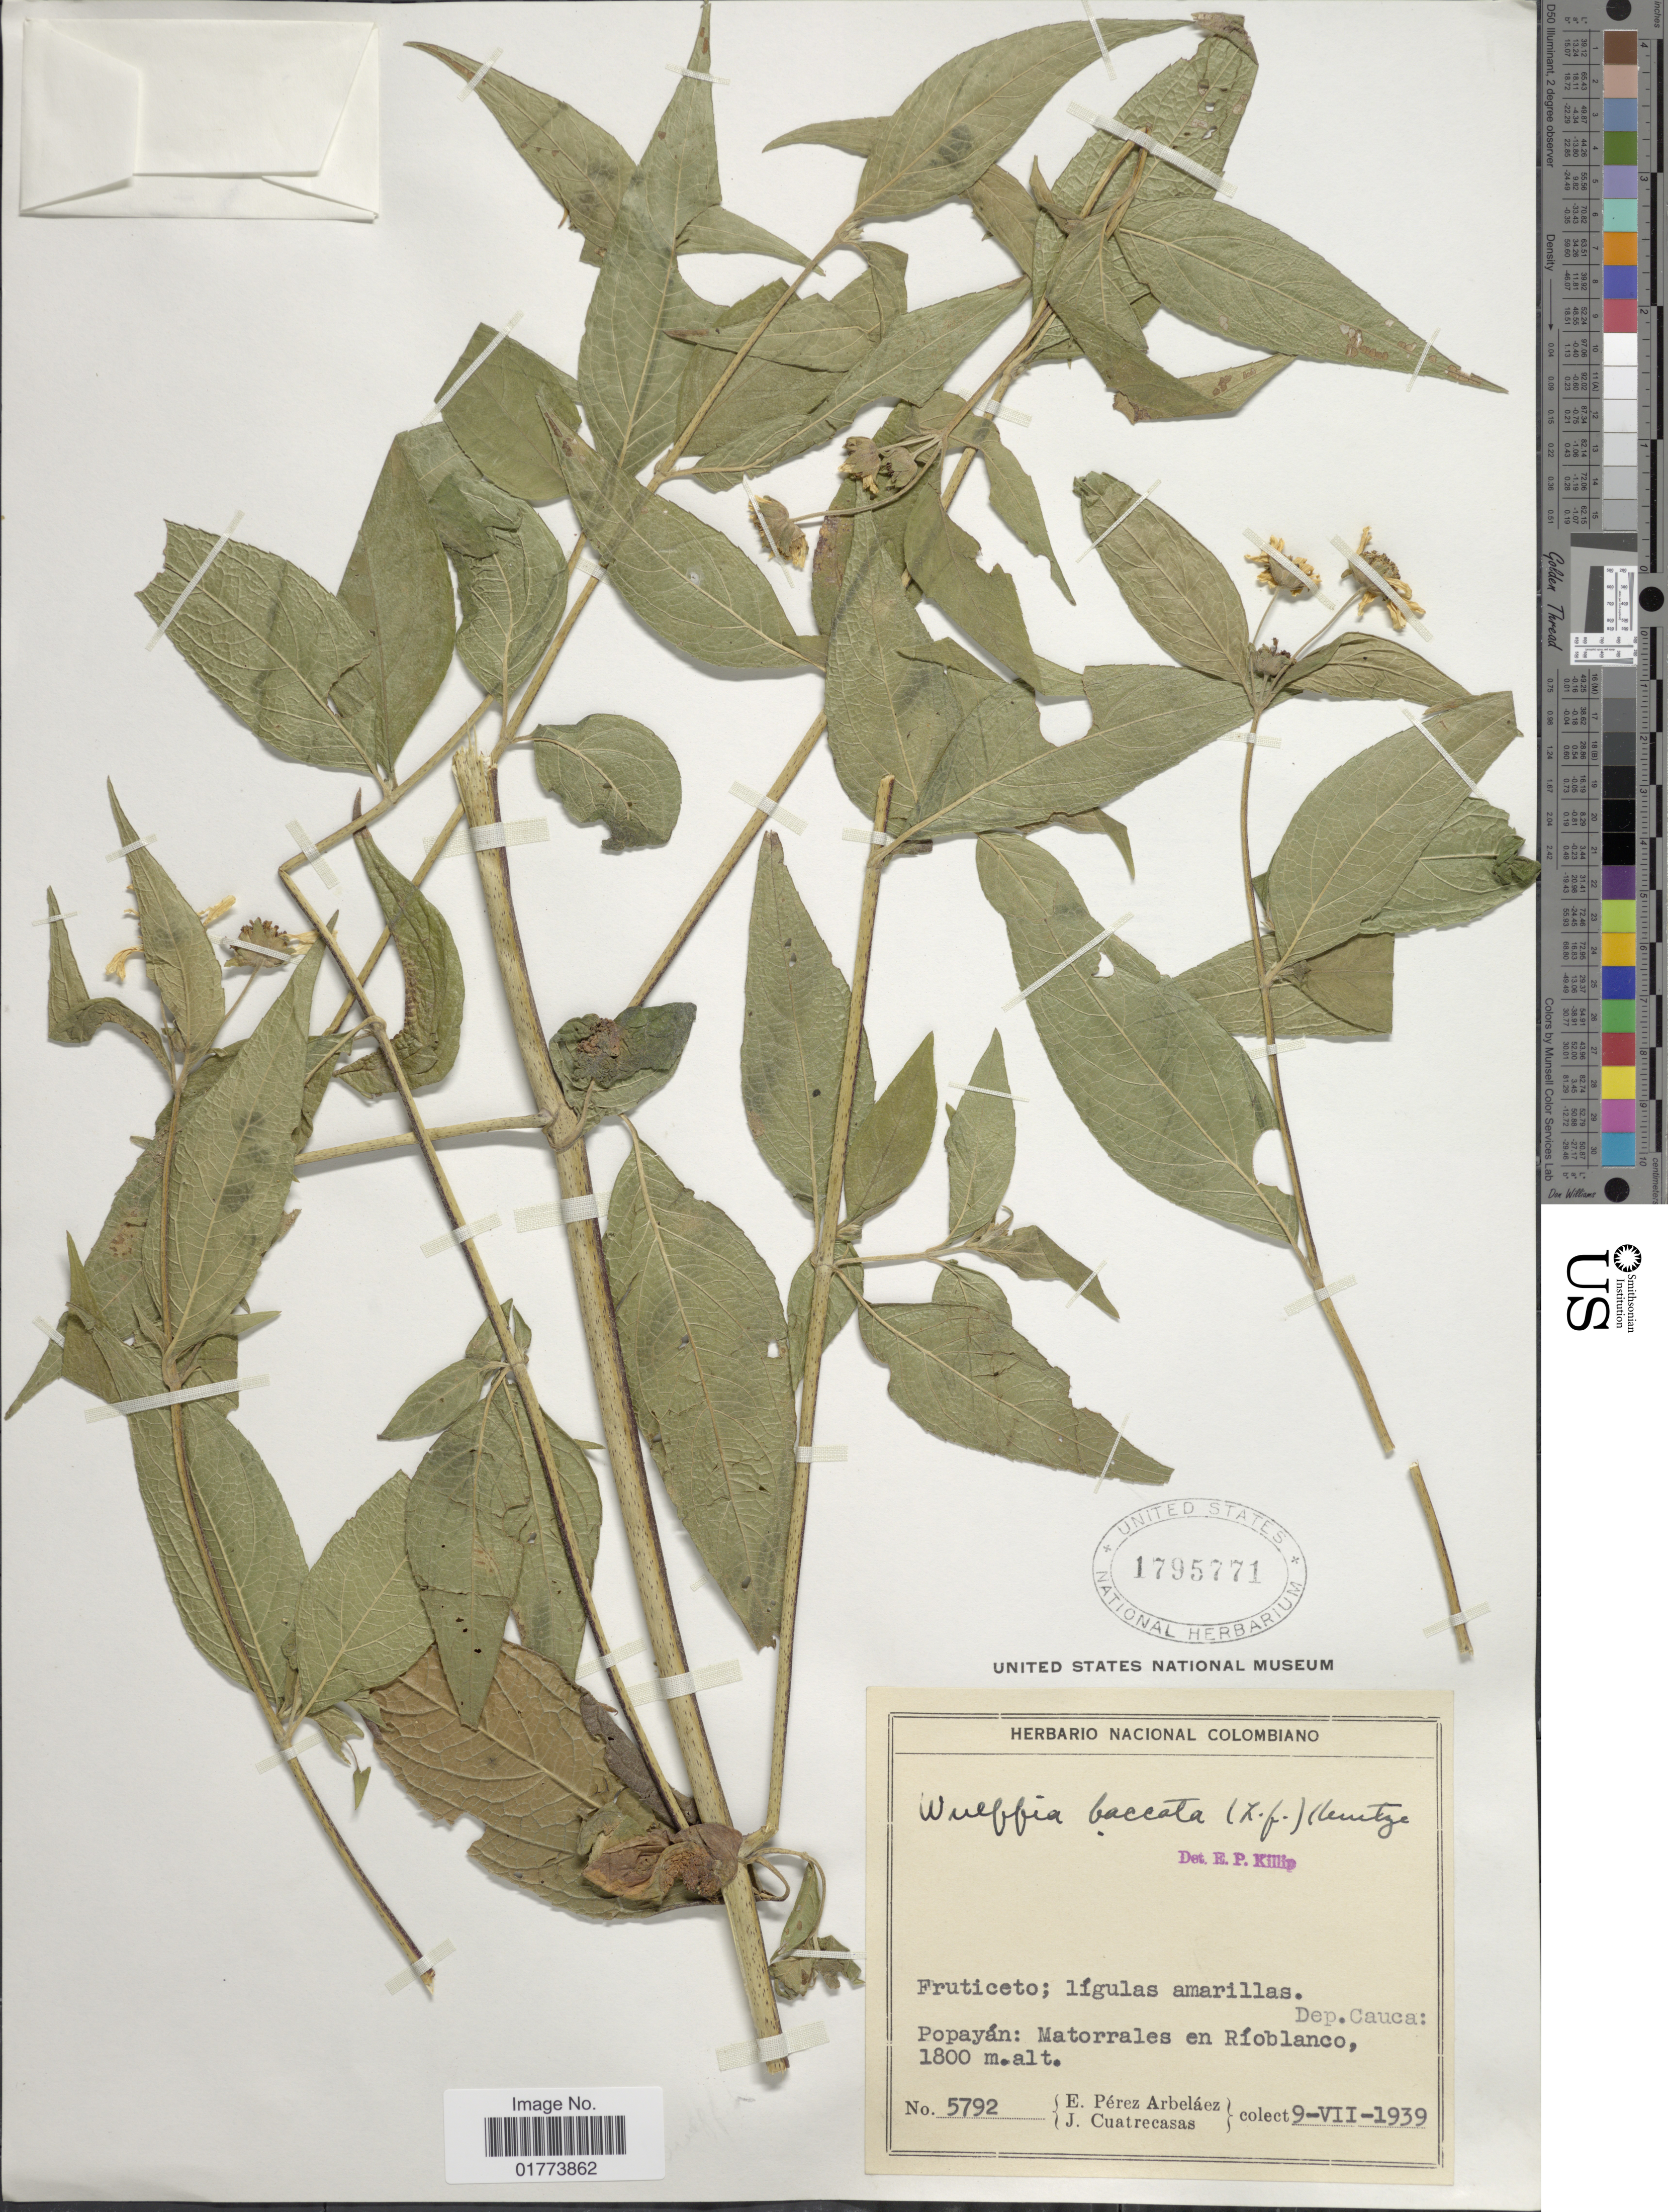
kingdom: Plantae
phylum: Tracheophyta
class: Magnoliopsida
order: Asterales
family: Asteraceae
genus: Wulffia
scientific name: Wulffia baccata var. baccata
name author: (L.) Kuntze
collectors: E. Pérez Arbeláez & J. Cuatrecasas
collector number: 5792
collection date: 1939-07-09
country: Colombia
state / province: Cauca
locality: Popayan: Matorrales en Rioblanco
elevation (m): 1800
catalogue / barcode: US 1795771